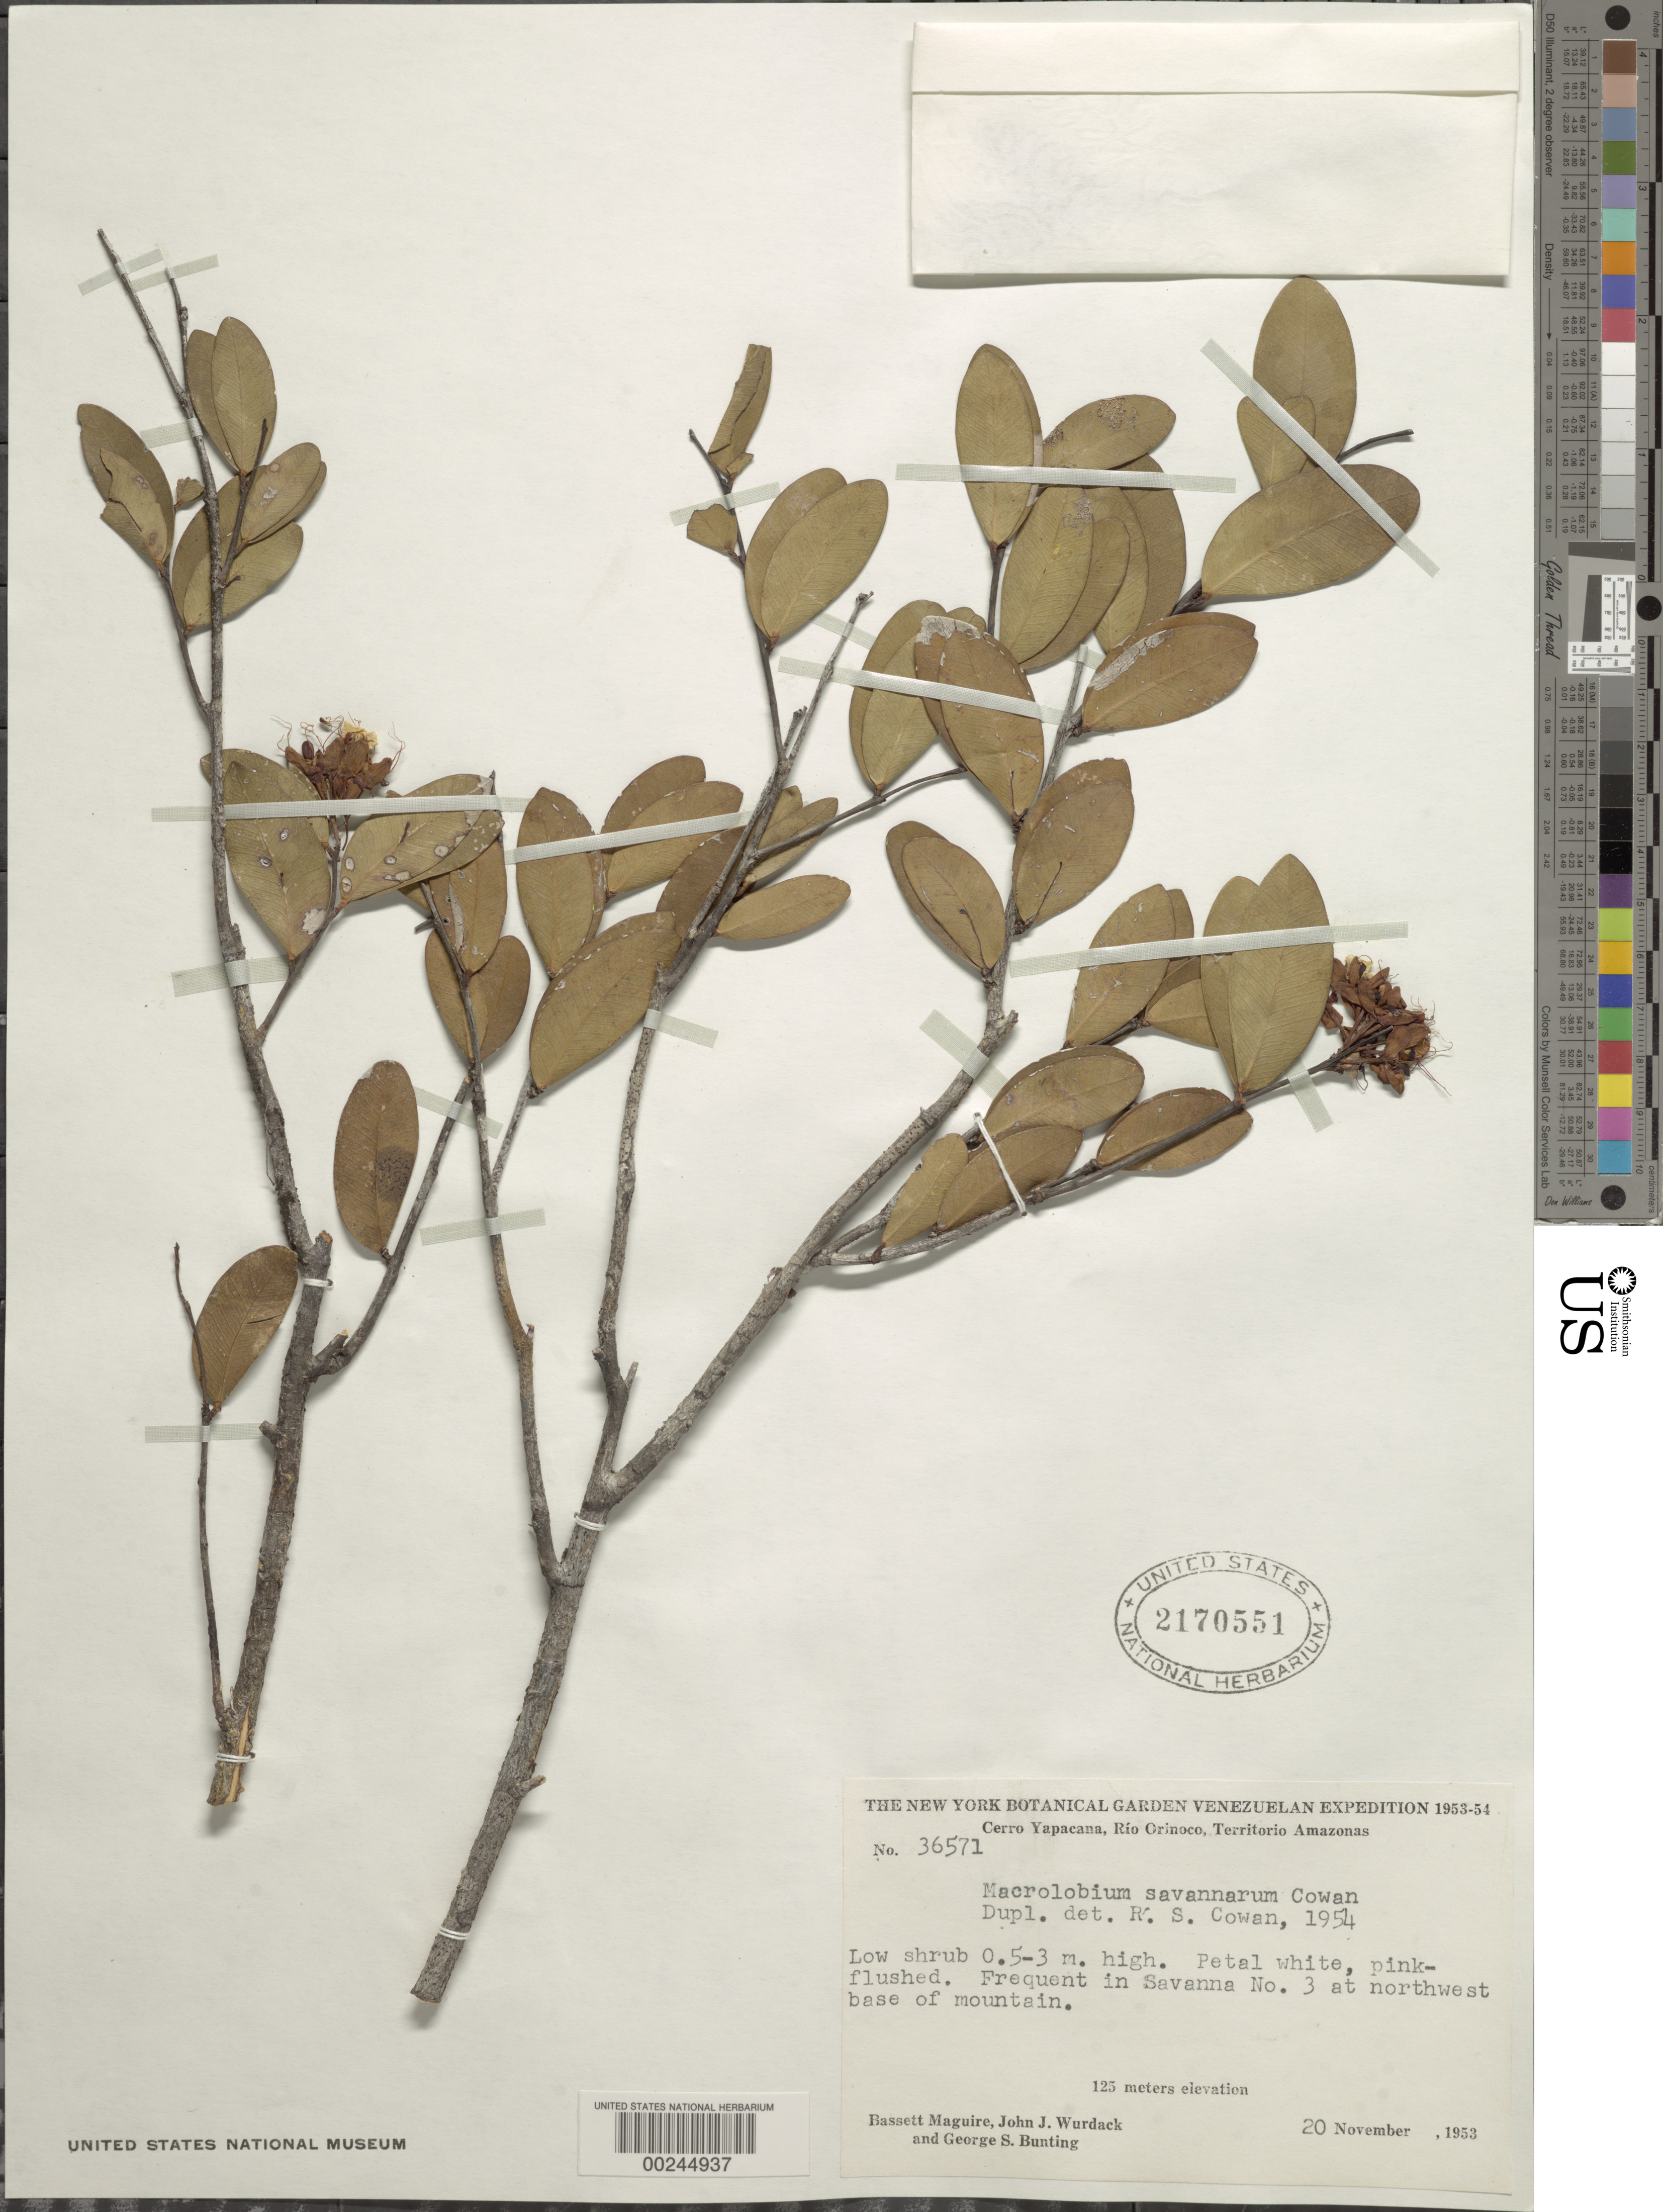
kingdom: Plantae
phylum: Tracheophyta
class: Magnoliopsida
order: Fabales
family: Fabaceae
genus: Macrolobium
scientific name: Macrolobium savannarum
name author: R.S. Cowan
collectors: B. Maguire, J. J. Wurdack & G. S. Bunting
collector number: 36571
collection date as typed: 20 Nov 1953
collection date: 1953-11-20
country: Venezuela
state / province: Amazonas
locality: In savanna #3 at nw base of mountain; Cerro Yapacana, rio orinoco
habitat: Savanna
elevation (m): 125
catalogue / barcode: US 2170551